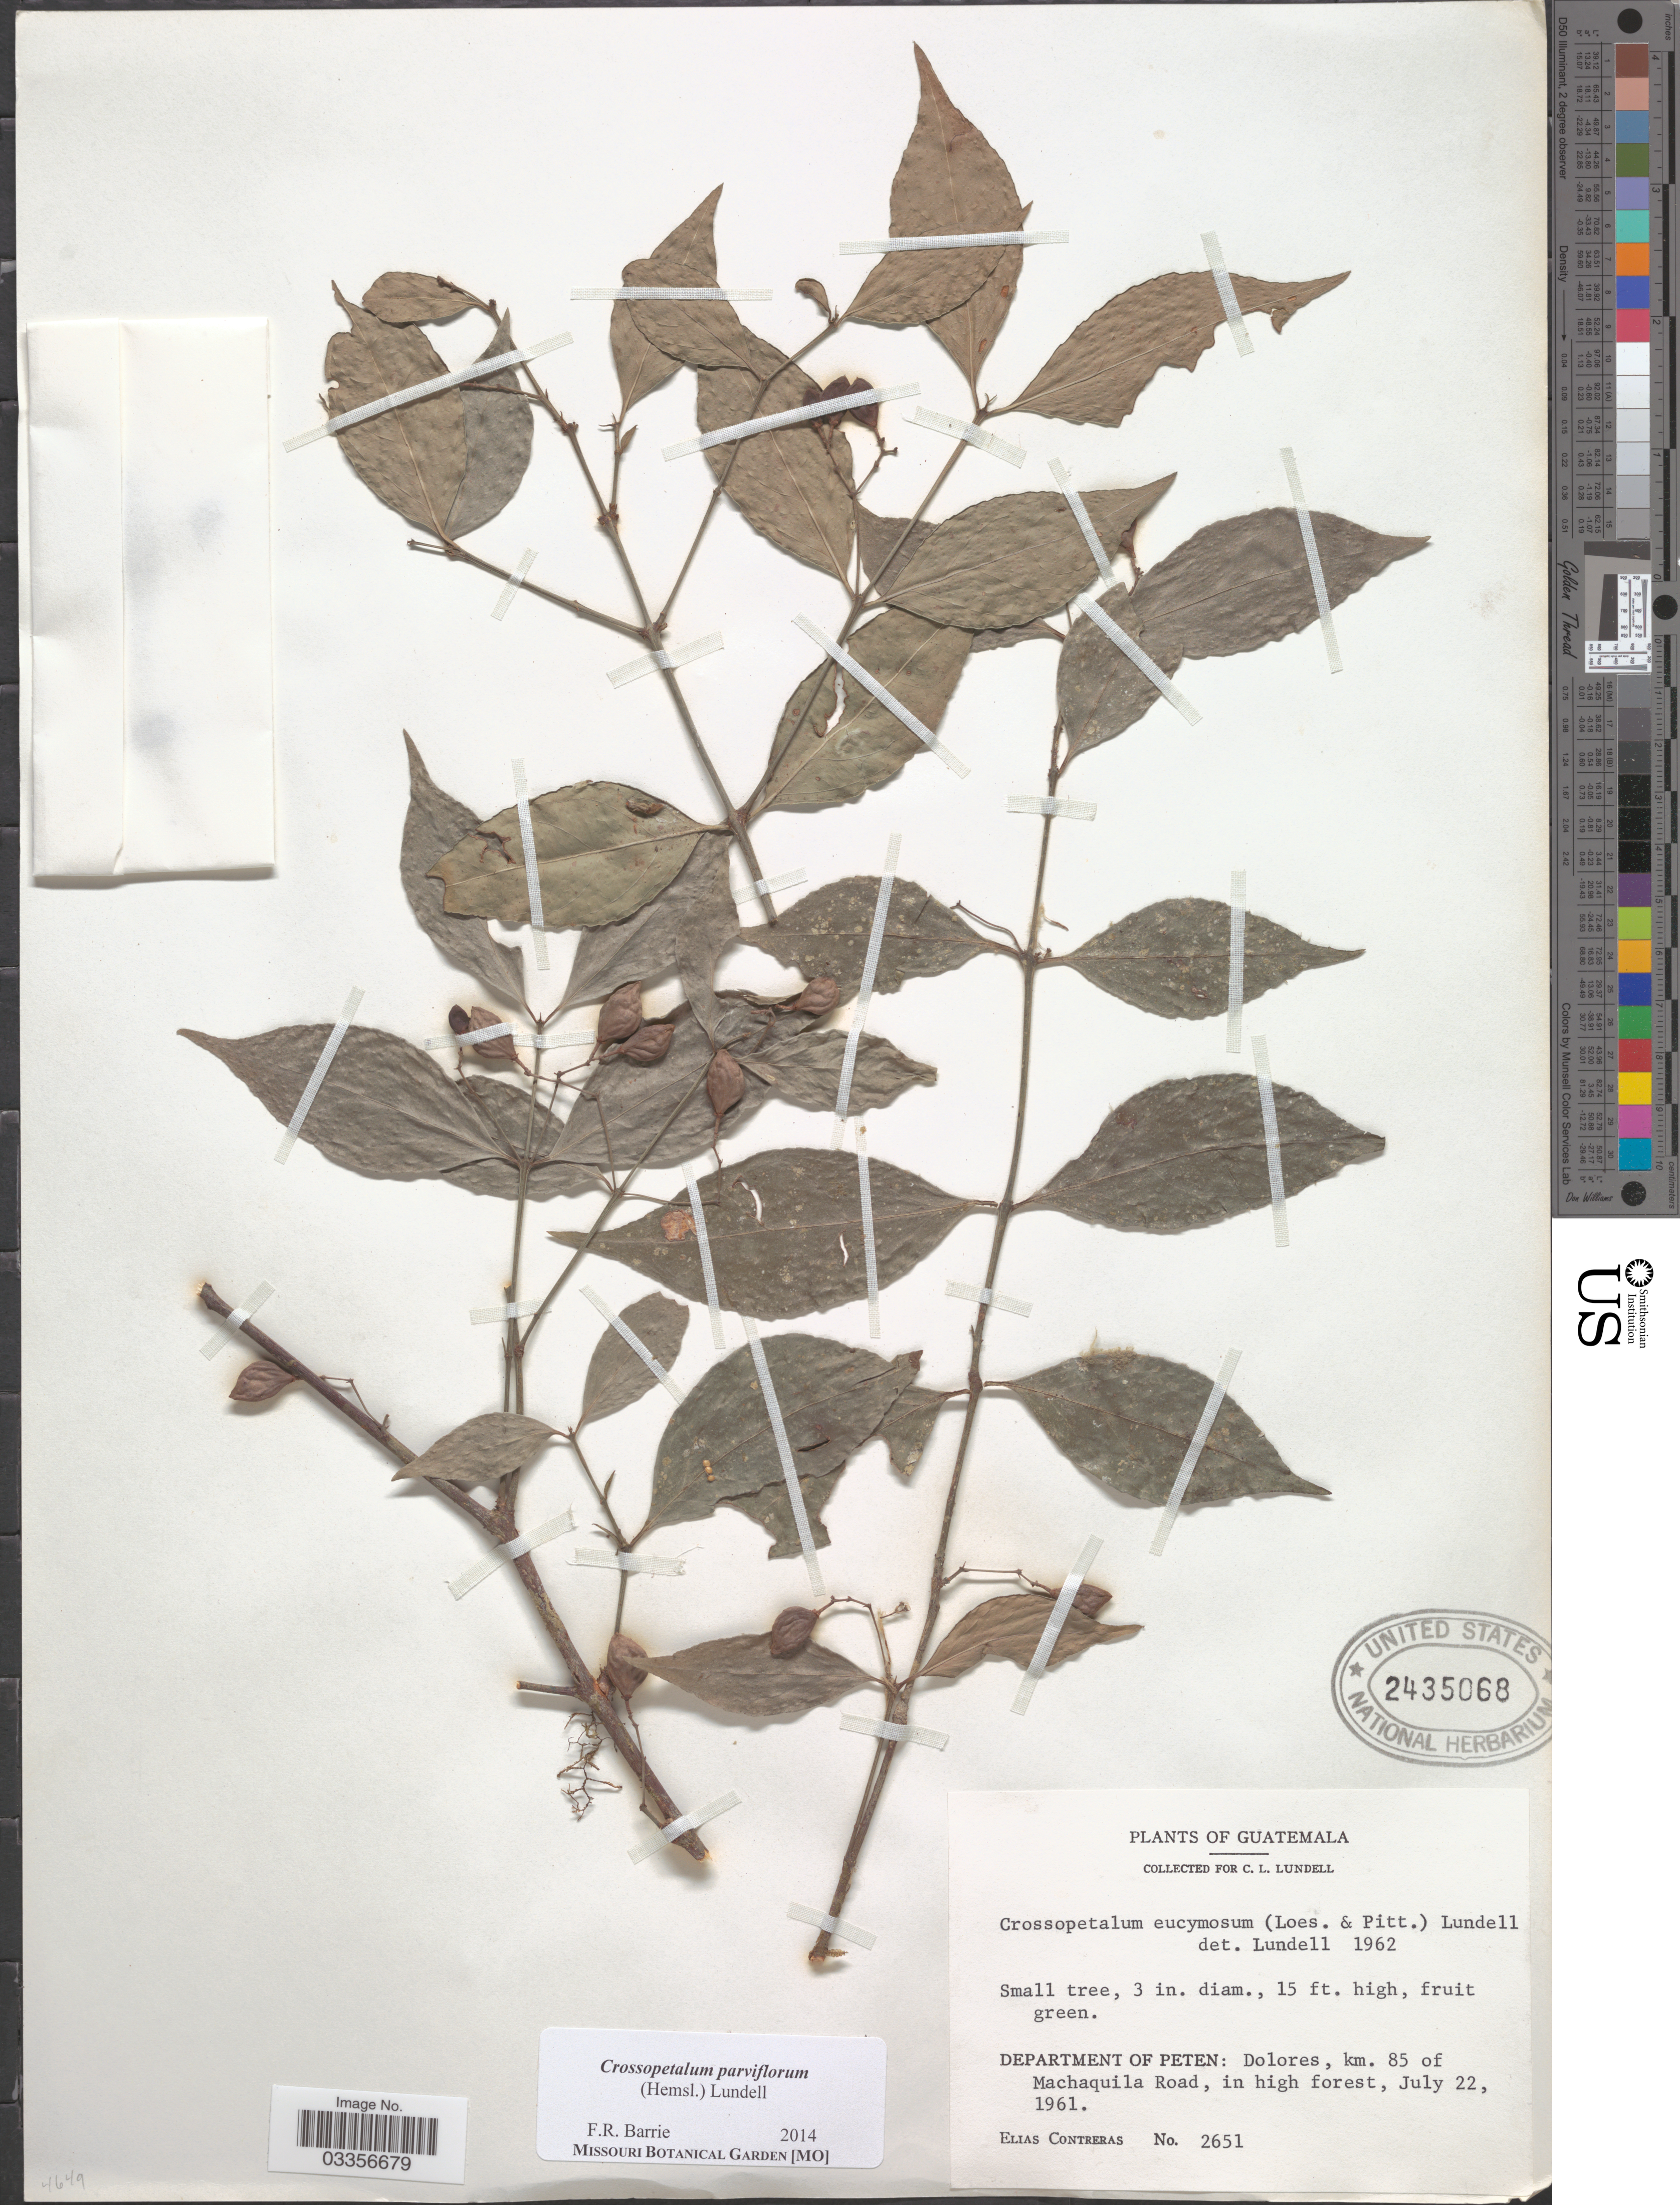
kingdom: Plantae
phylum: Tracheophyta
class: Magnoliopsida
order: Celastrales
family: Celastraceae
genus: Crossopetalum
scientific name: Crossopetalum parviflorum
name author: L.O. Williams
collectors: E. Contreras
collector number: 2651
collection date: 1961-07-22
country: Guatemala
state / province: El Petén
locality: Department of Peten: Dolores, km. 85 of Machaquila Road, in high forest.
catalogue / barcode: US 2435068